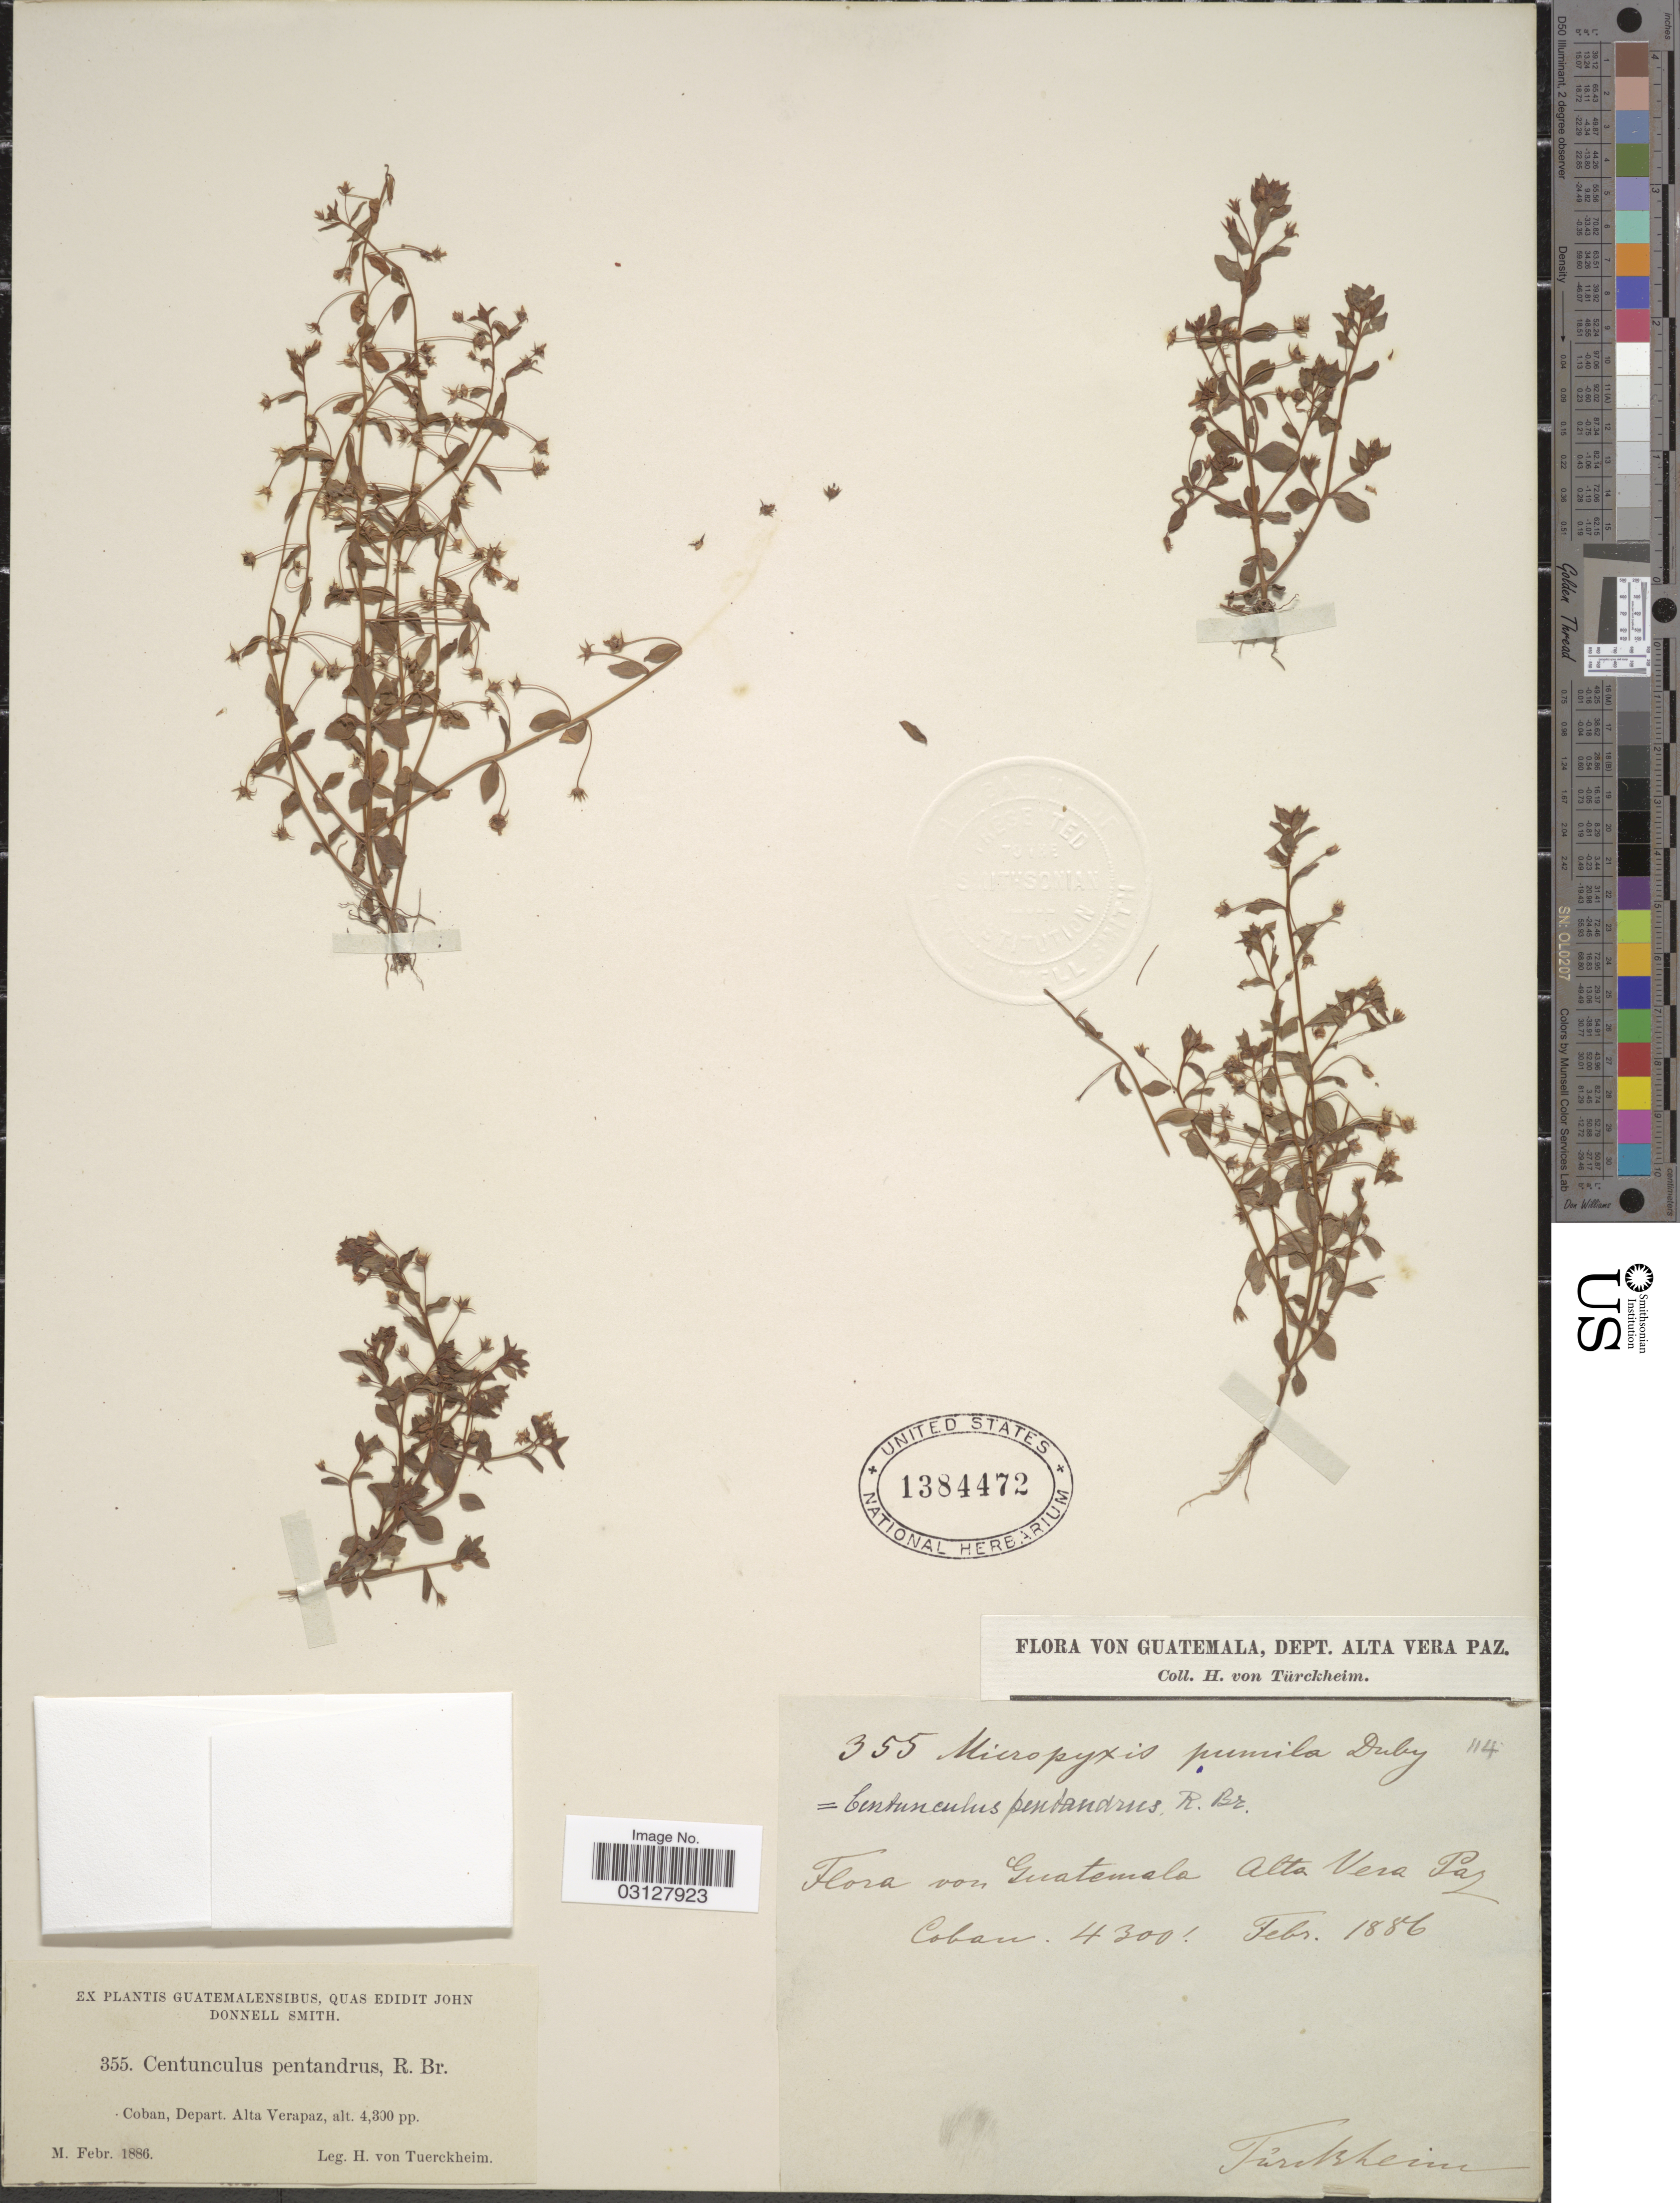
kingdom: Plantae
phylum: Tracheophyta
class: Magnoliopsida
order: Ericales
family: Primulaceae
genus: Centunculus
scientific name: Centunculus pentandrus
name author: R. Br.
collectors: H. von Türckheim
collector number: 355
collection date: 1886-02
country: Guatemala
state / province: Alta Verapaz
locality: Coban, Depart. Alta Verapaz.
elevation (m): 1311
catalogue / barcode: US 1384472